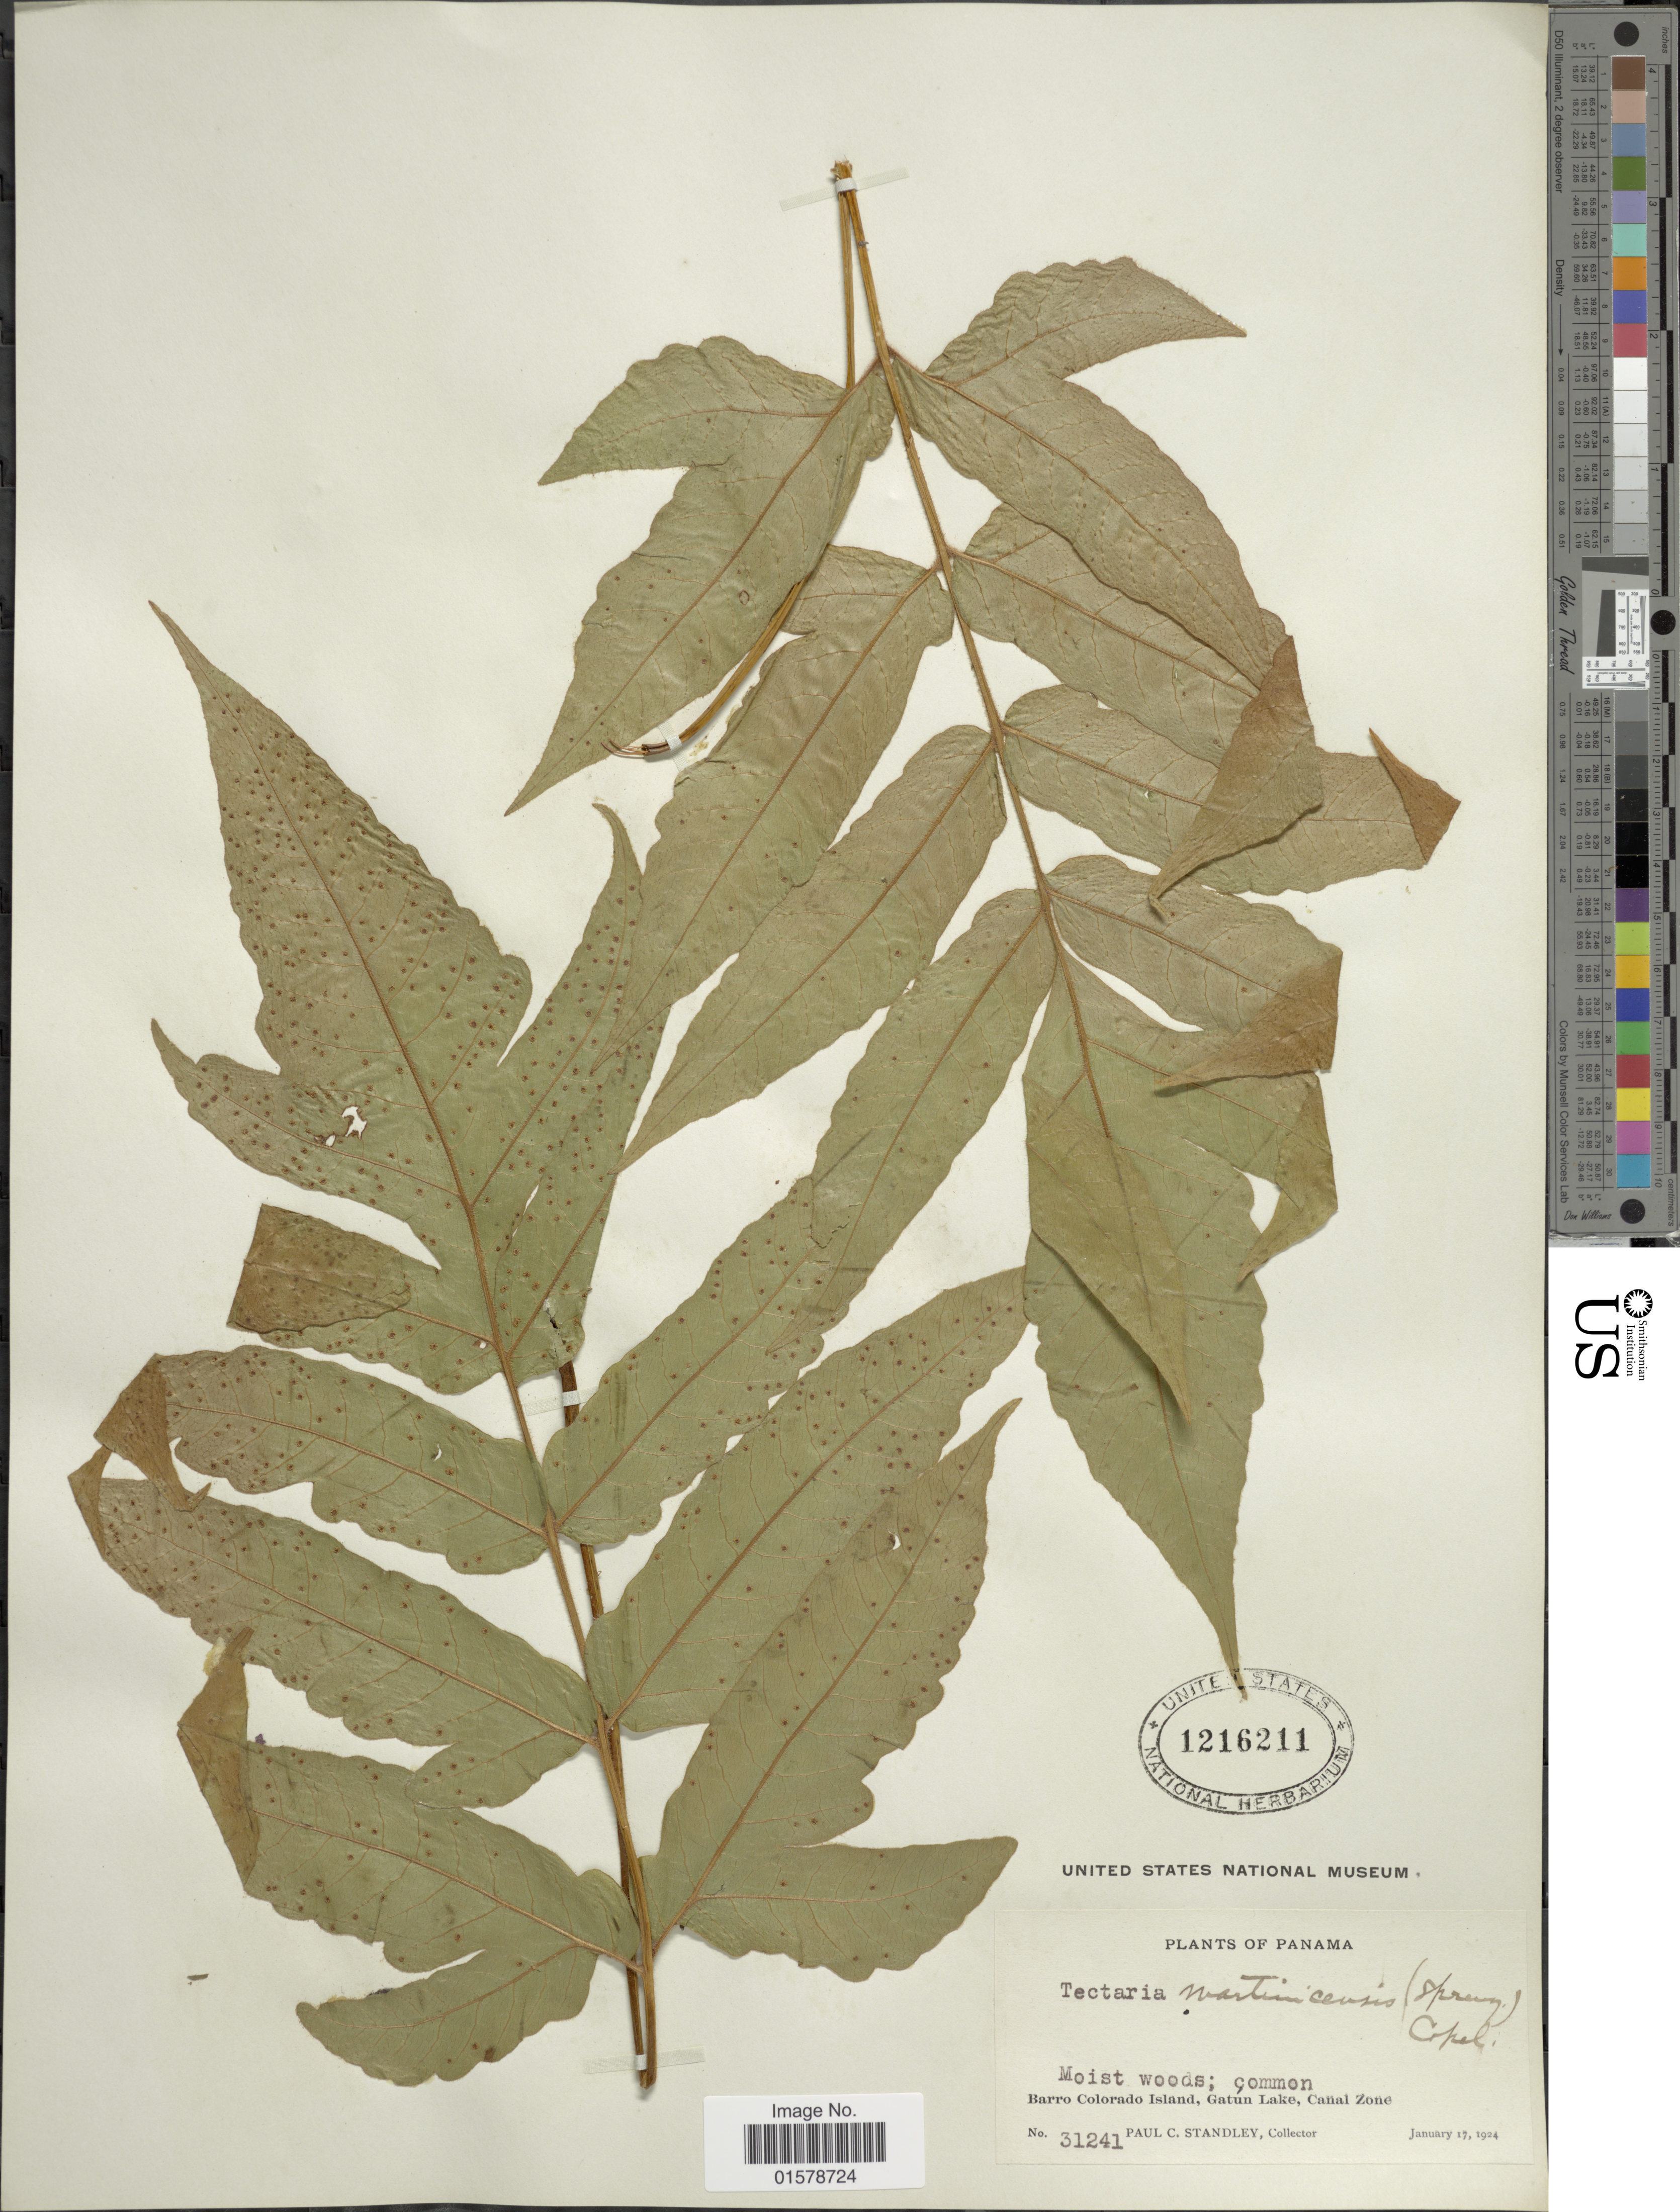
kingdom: Plantae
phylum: Tracheophyta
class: Polypodiopsida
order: Polypodiales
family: Tectariaceae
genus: Tectaria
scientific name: Tectaria pilosa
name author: (Fée) Maxon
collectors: P. C. Standley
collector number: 31241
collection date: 1924-01-17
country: Panama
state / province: Panamá Oeste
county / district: Canal Zone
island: Barro Colorado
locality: Panama, Barro Colorado Island, Gatun Lake, Canal Zone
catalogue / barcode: US 1216211